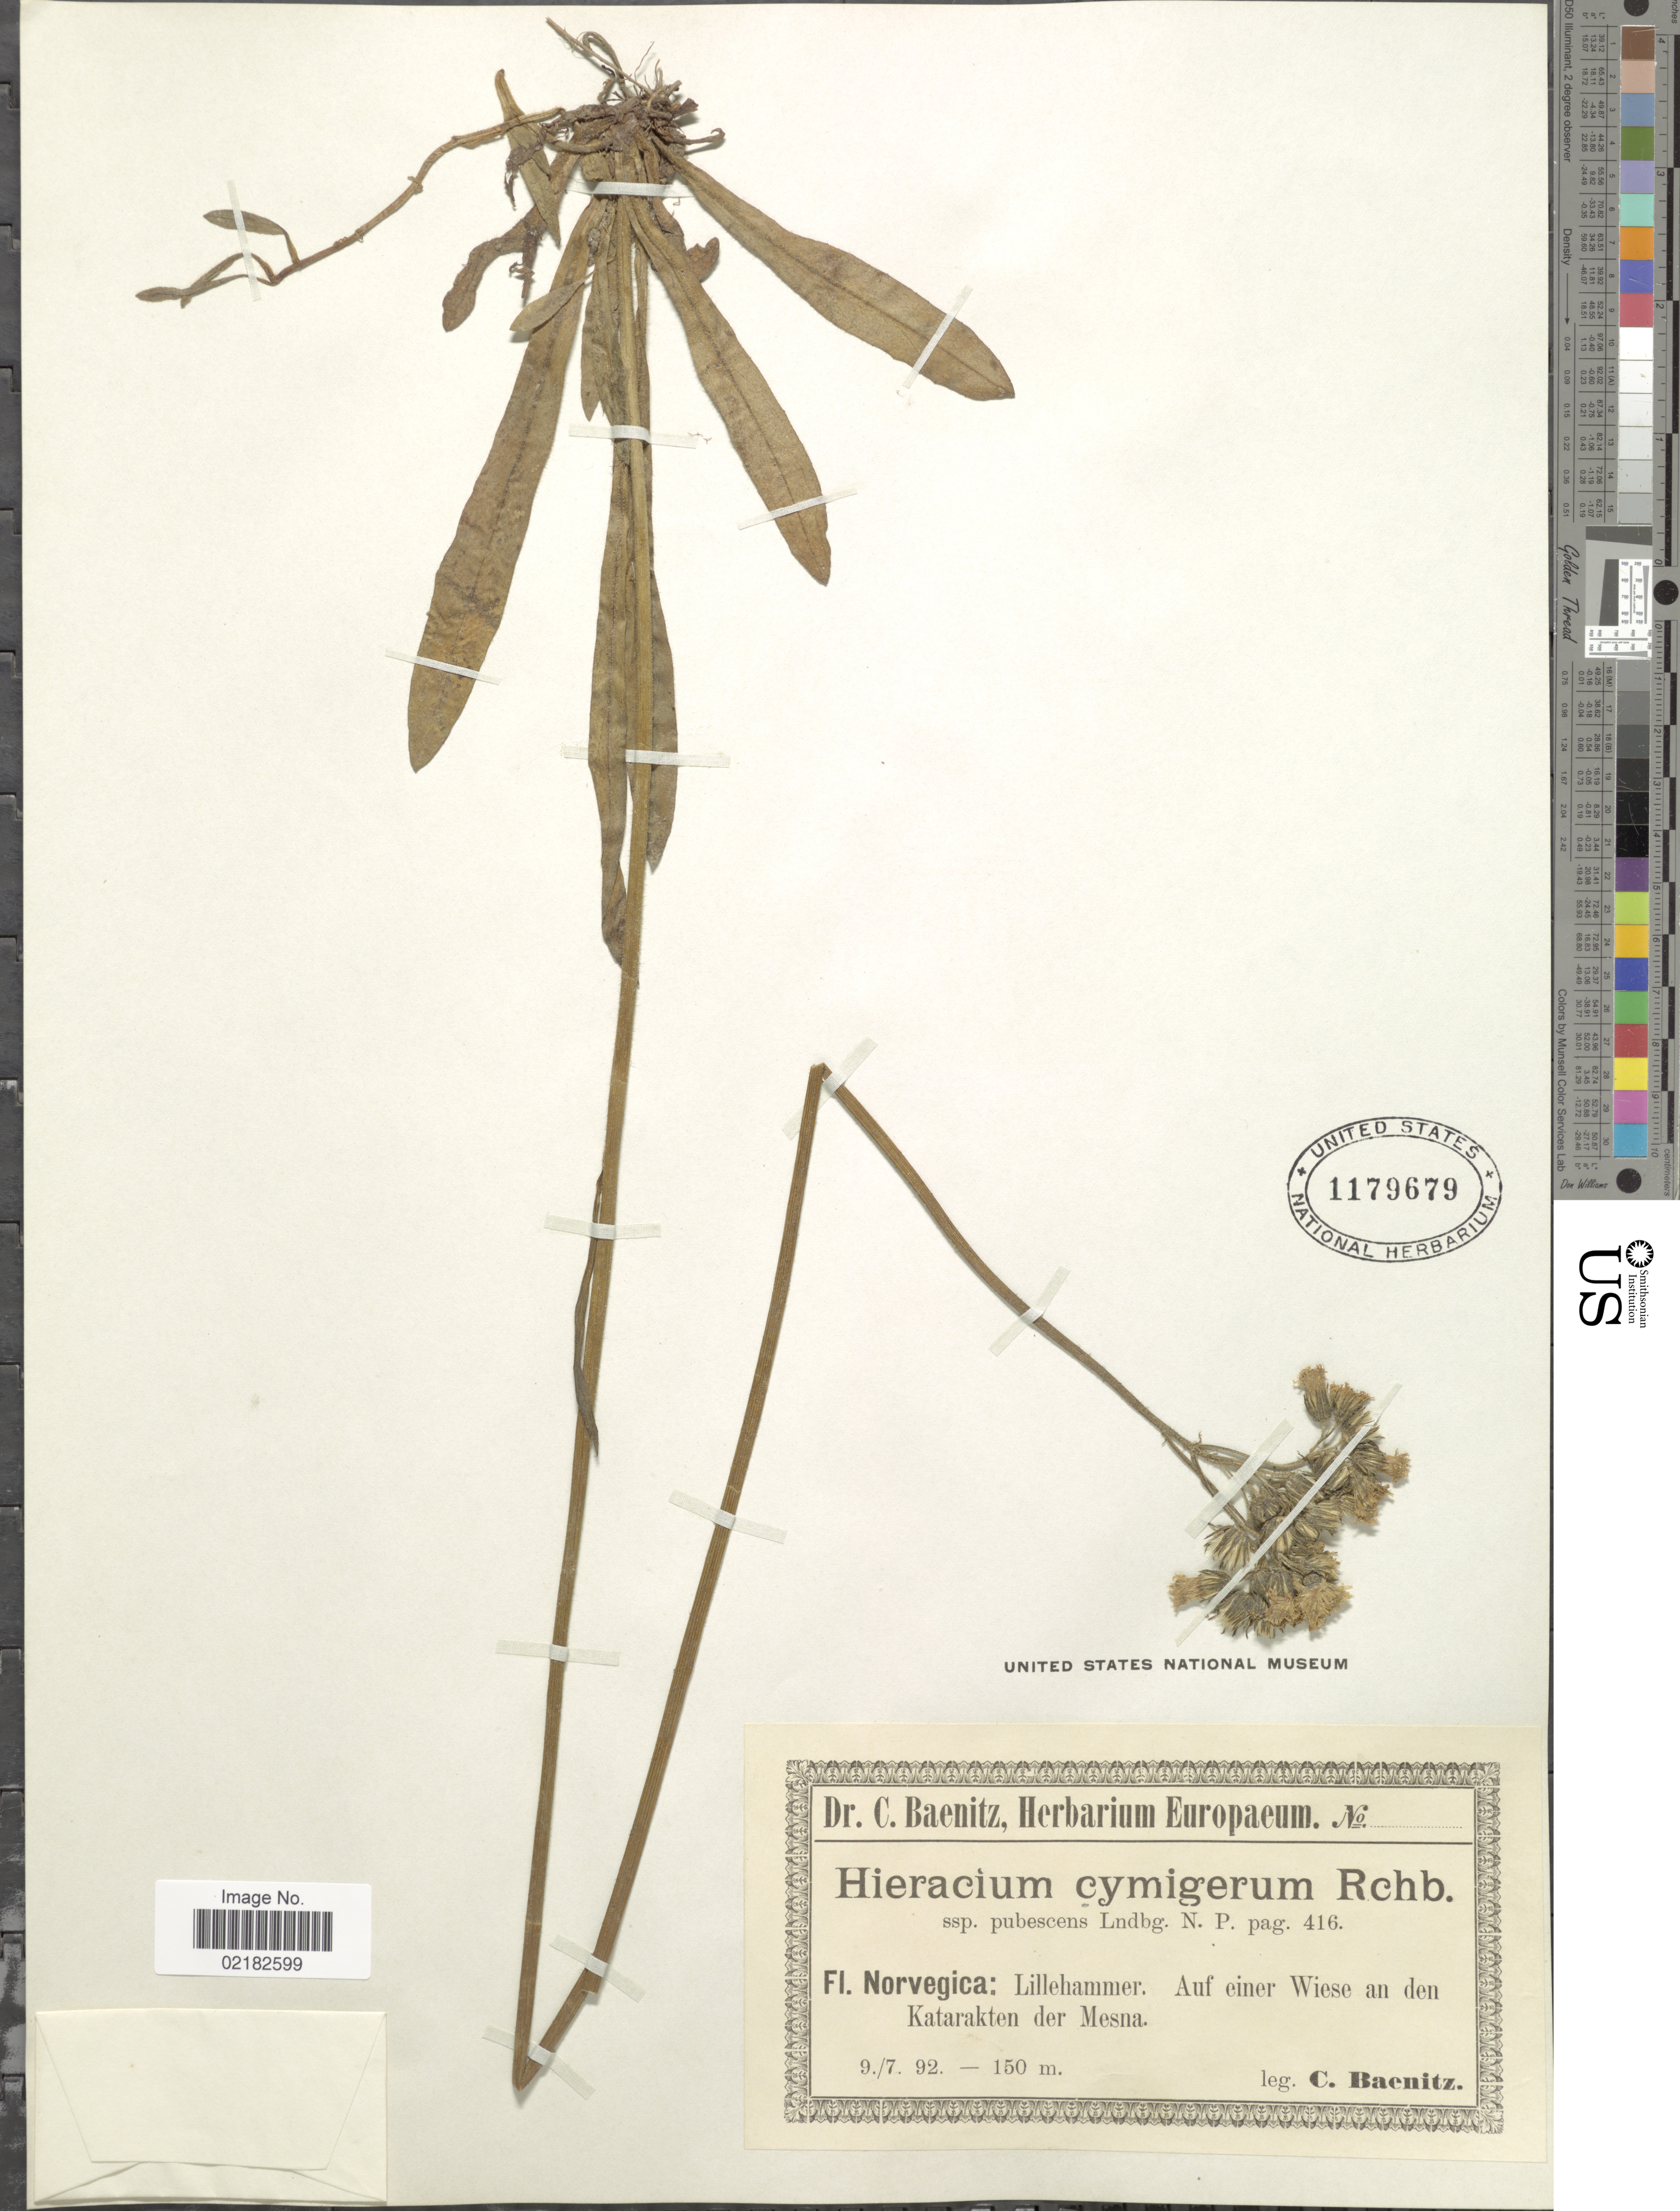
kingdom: Plantae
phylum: Tracheophyta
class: Magnoliopsida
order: Asterales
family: Asteraceae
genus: Pilosella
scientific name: Pilosella cymiflora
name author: (Näg. & Peter) S. Bräut. & Greuter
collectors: C. G. Baenitz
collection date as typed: Transcribed d/m/y: 9/7/92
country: Norway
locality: Norvegica, Lillehammer, auf einer Wiese an den Katarakten der Mesna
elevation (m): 150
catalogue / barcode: US 1179679